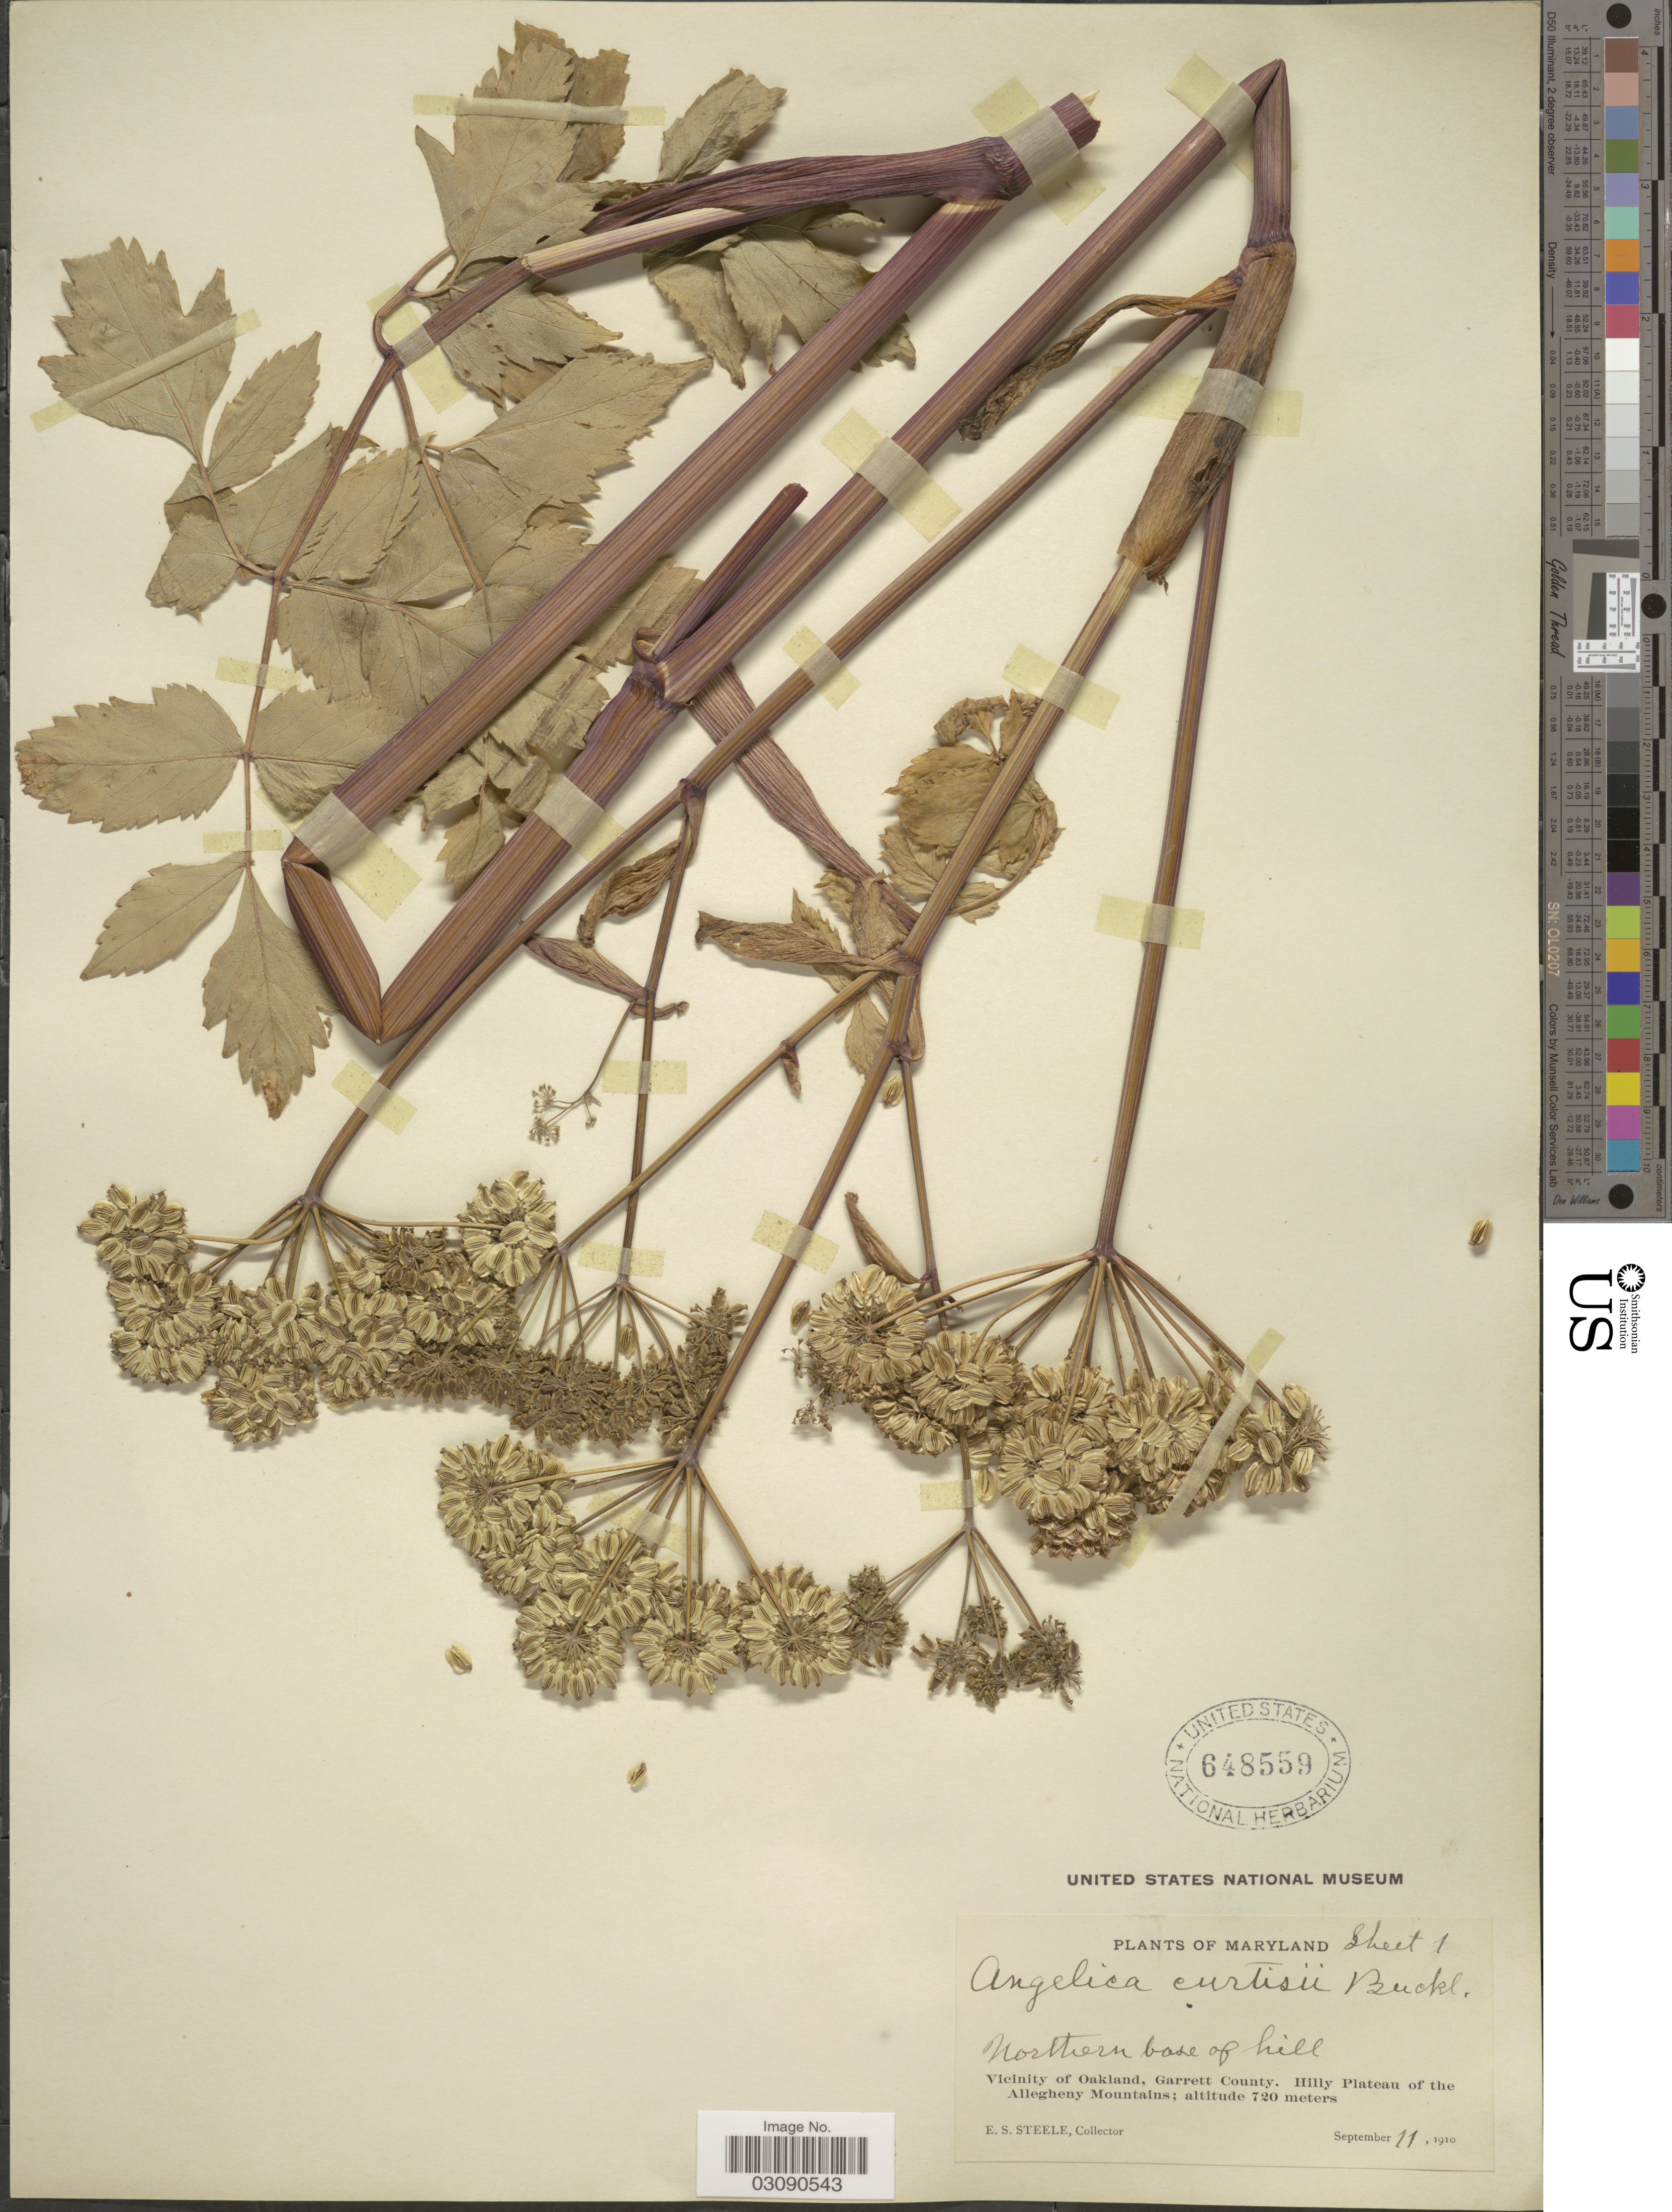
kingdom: Plantae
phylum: Tracheophyta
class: Magnoliopsida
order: Apiales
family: Apiaceae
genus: Angelica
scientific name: Angelica triquinata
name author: Michx.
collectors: E. Steele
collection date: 1910-09-11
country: United States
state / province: Maryland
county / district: Garrett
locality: Northern base of hill. Vicinity of Oakland, Garrett County. Hilly Plateau of the Allegheny Mountains.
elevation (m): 720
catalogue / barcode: US 648559